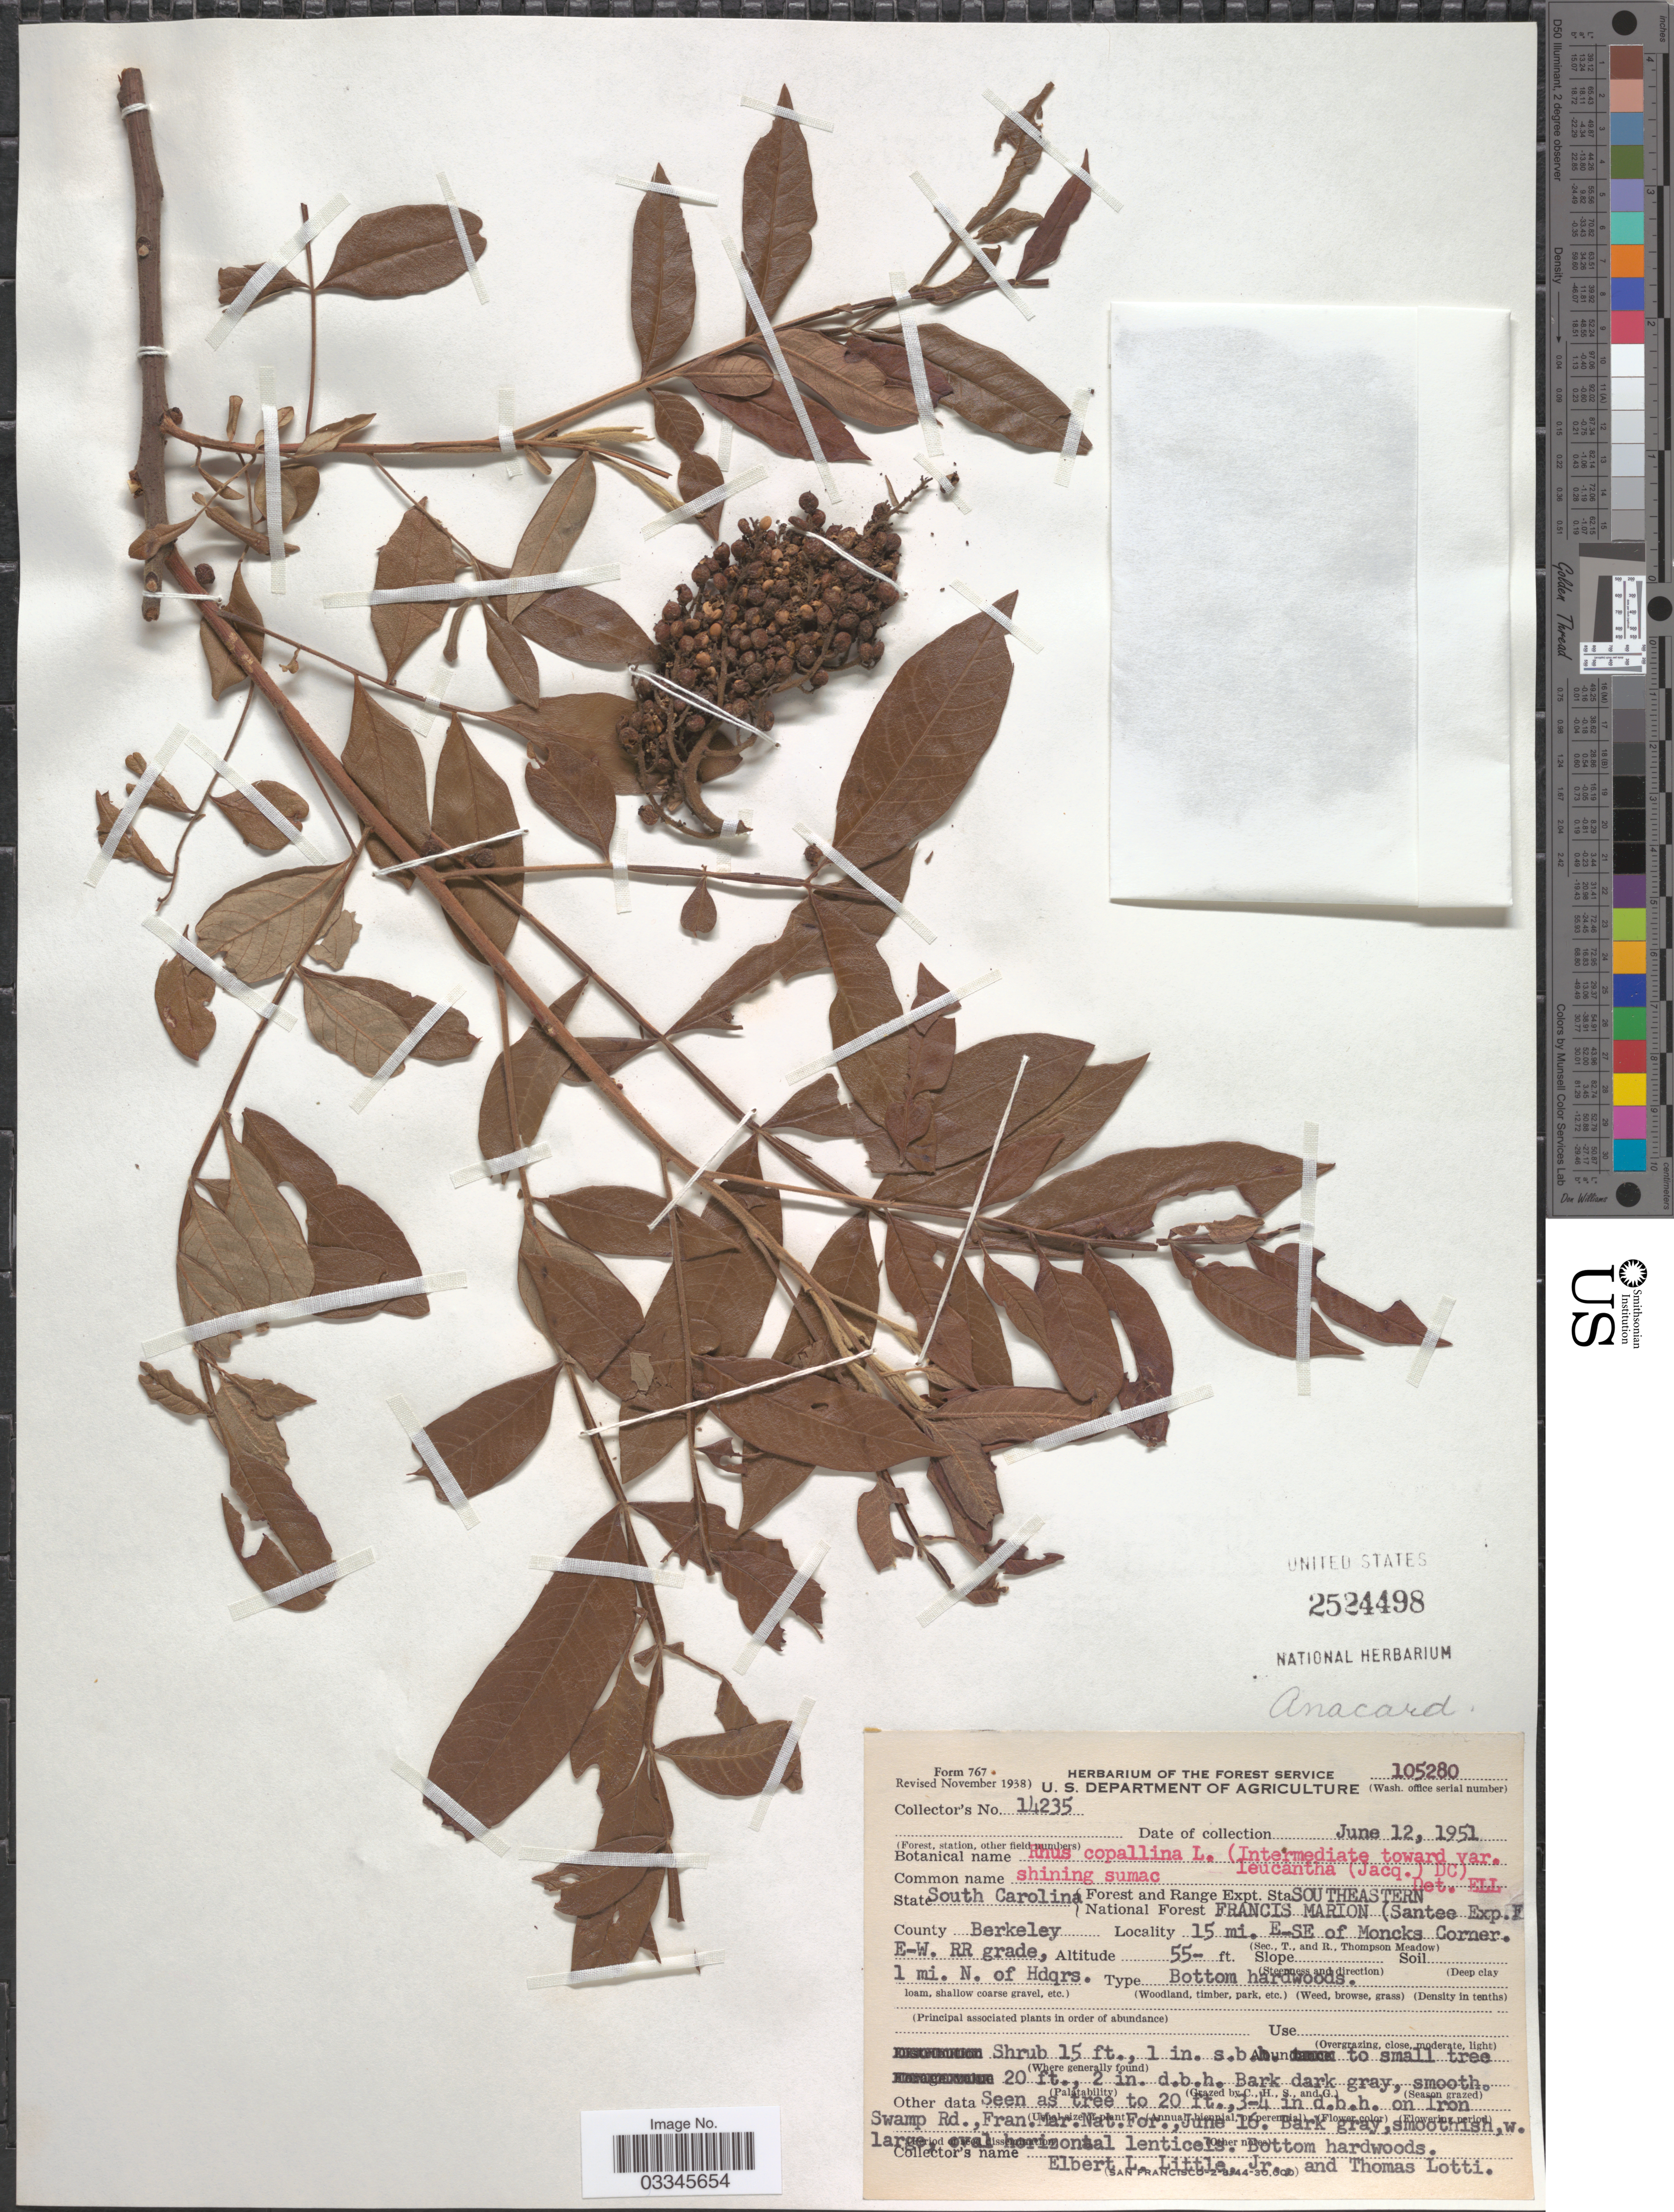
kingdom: Plantae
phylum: Tracheophyta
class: Magnoliopsida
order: Sapindales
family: Anacardiaceae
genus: Rhus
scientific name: Rhus copallinum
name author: L.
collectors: E. L. Little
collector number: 14235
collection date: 1951-06-12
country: United States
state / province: South Carolina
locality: Forest and Range Expt. Sta. Southeastern National Forest Francis Marion (Santee Exp. 15 mi. E-SE of Moncks Corner. E-W. RR grade, 1 mi. N. of Hdqrs. County Berkeley.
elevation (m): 17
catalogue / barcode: US 2524498